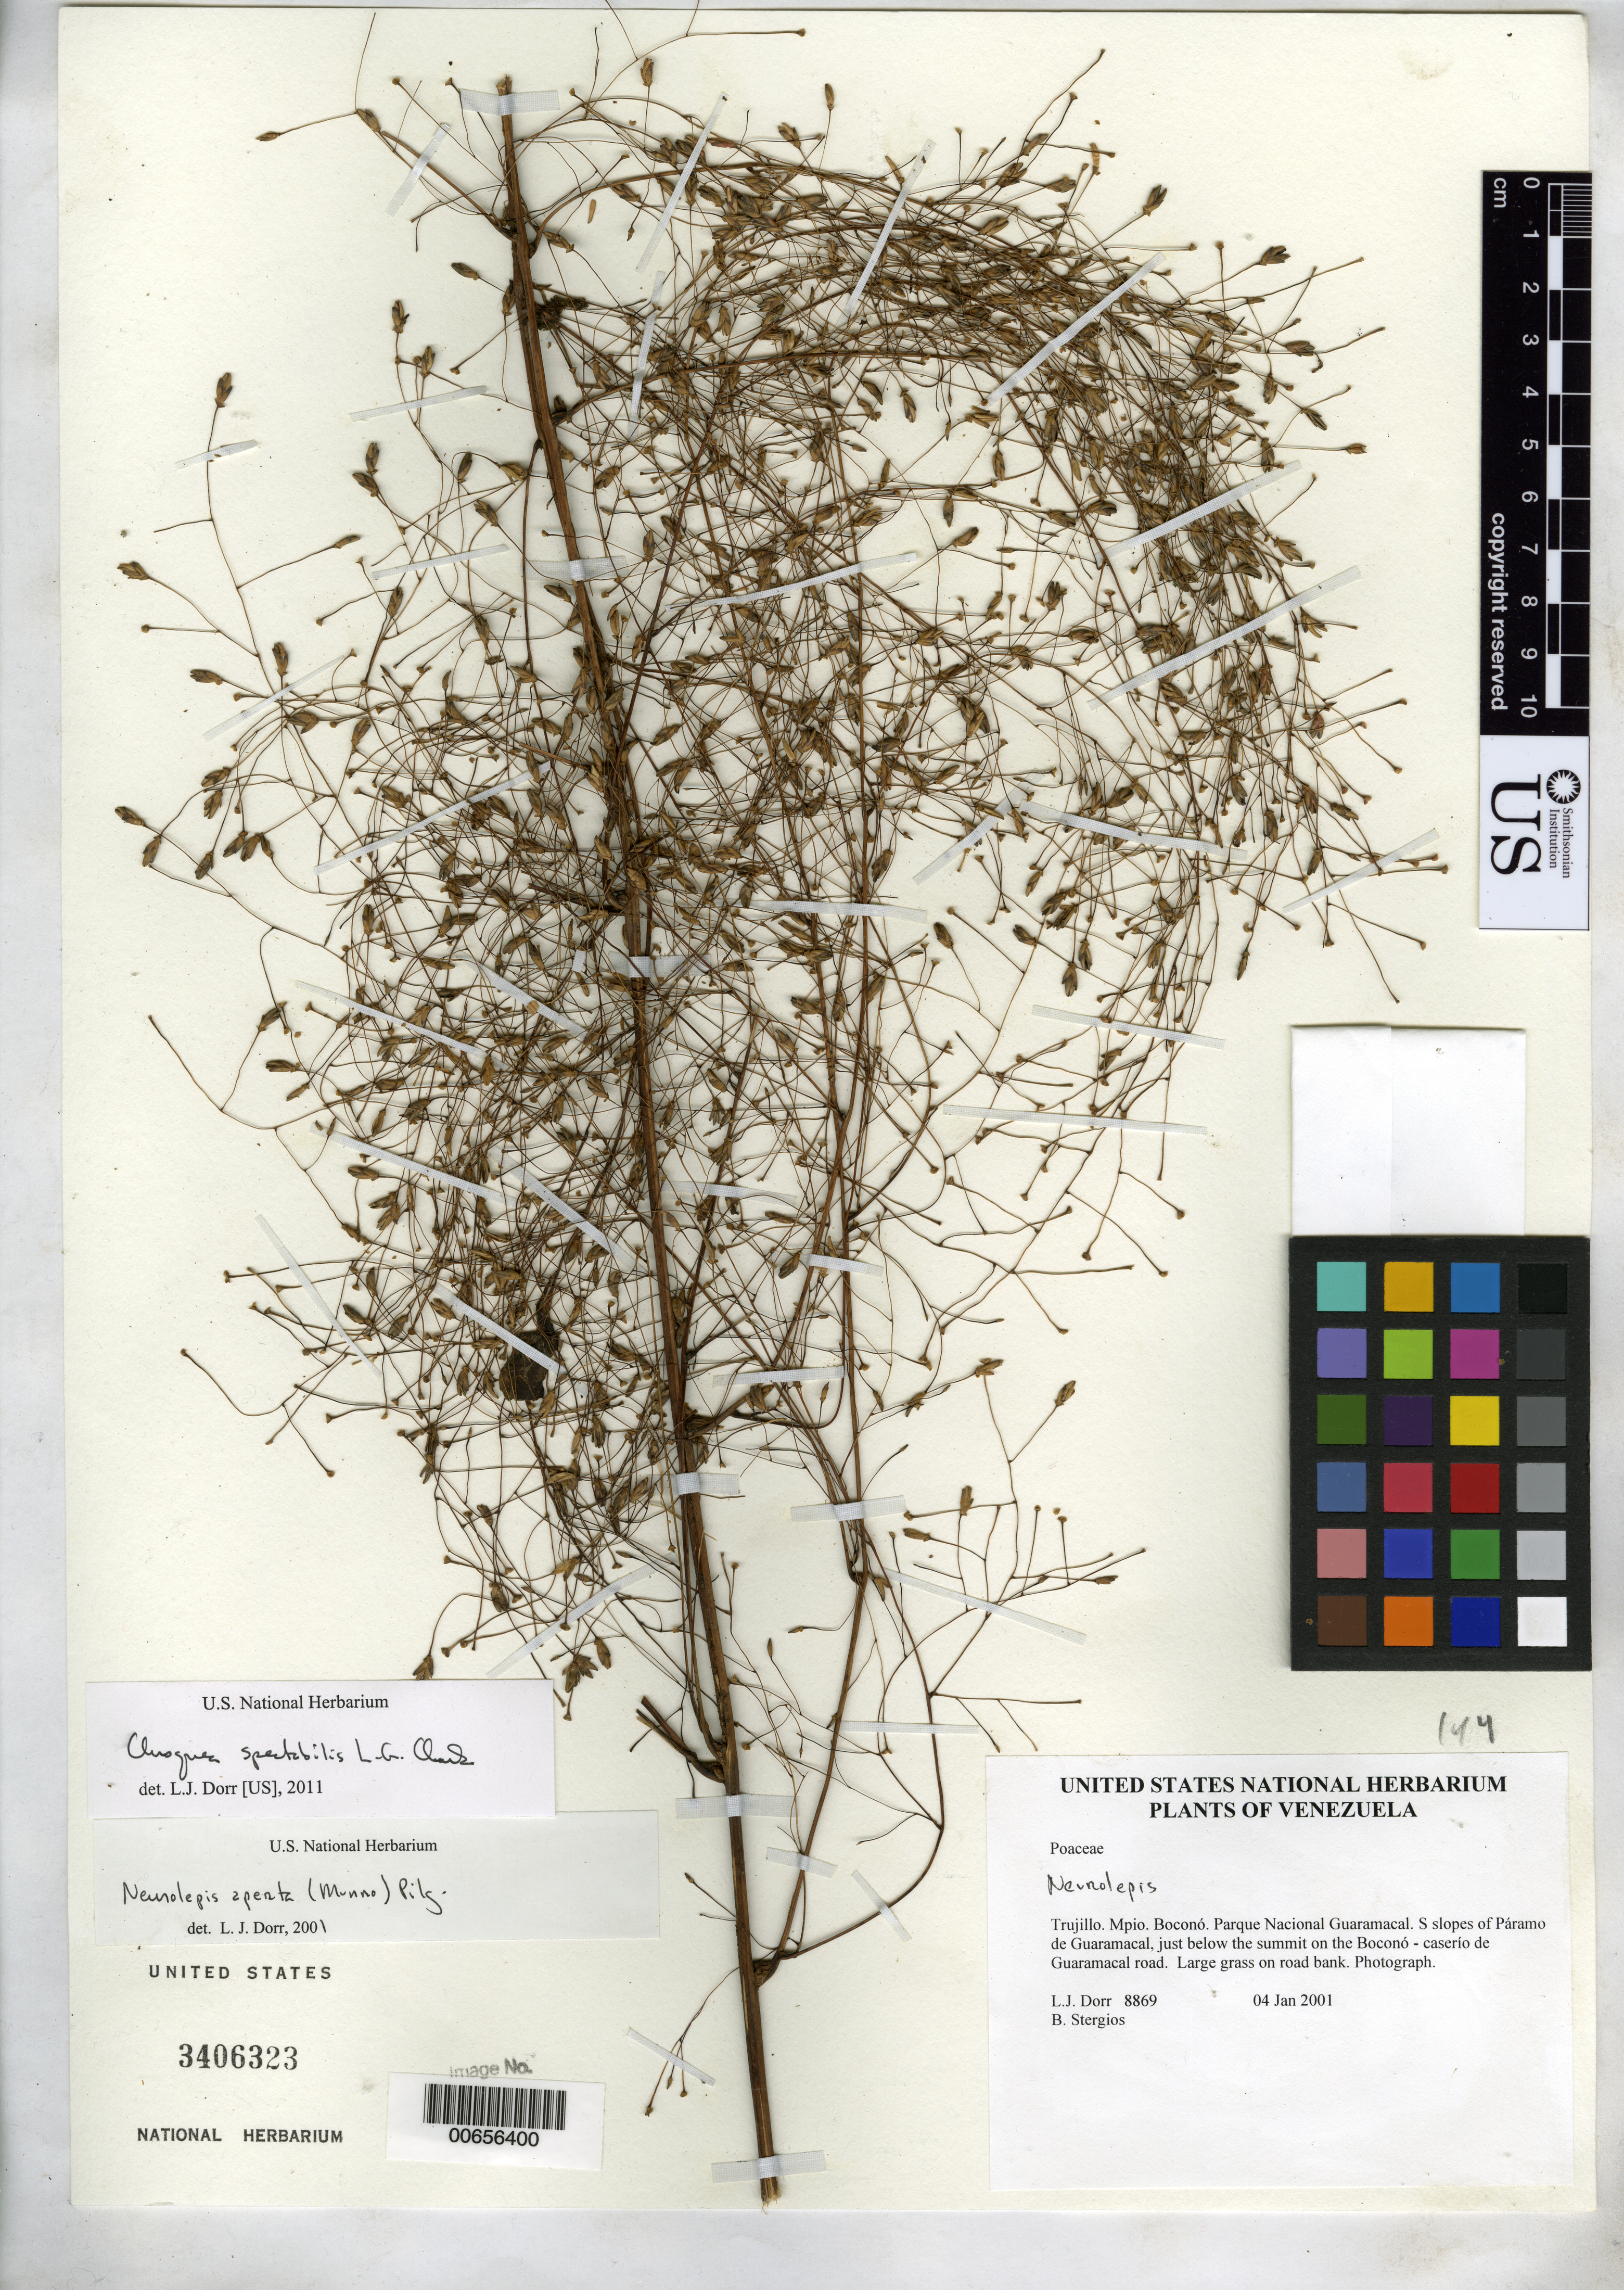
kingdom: Plantae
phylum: Tracheophyta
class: Liliopsida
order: Poales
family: Poaceae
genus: Chusquea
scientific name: Chusquea spectabilis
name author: L.G. Clark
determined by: Dorr, L. J., (BOT), Smithsonian Institution - National Museum of Natural History (UNITED STATES)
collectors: L. J. Dorr & B. G. Stergios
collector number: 8869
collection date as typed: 04 Jan 2001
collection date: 2001-01-04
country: Venezuela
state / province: Trujillo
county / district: Boconó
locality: Parque Nacional Guaramacal. S slopes of Páramo de Guaramacal, just below the summit on the Boconó-caserío de Guaramacal road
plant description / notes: ISC, K, PORT, US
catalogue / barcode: US 3406323